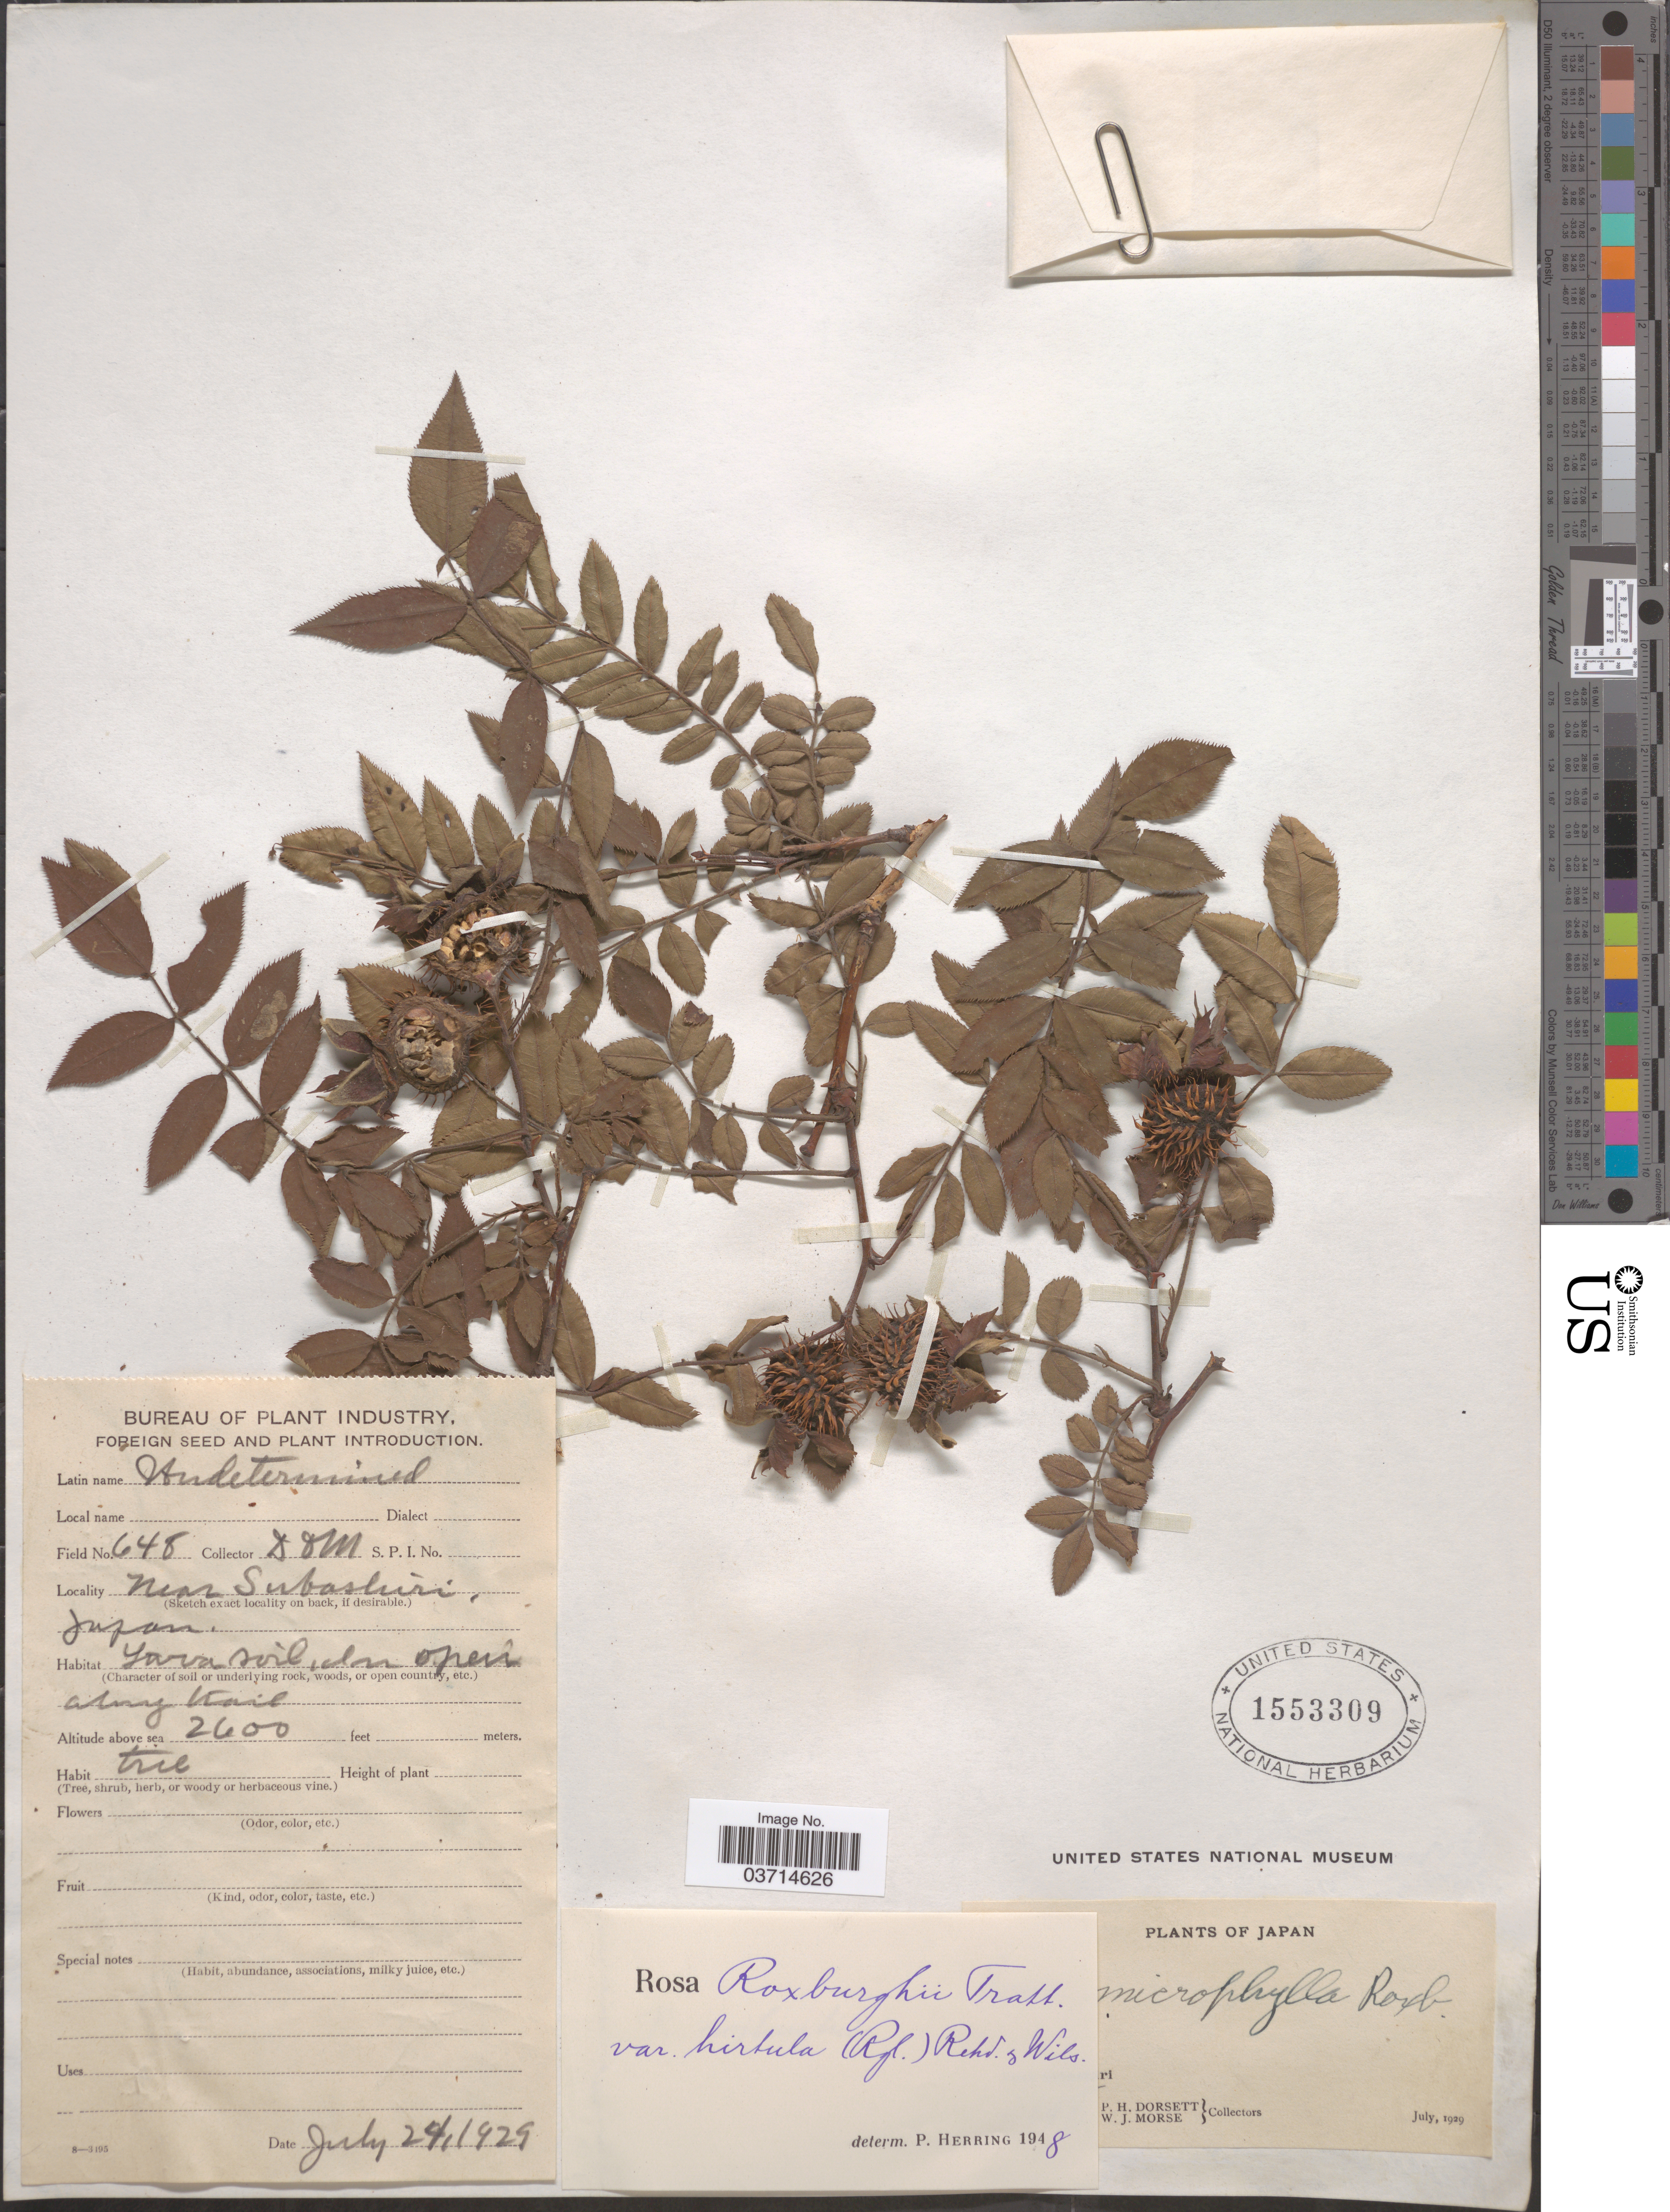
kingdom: Plantae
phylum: Tracheophyta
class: Magnoliopsida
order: Rosales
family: Rosaceae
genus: Rosa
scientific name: Rosa roxburghii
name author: Tratt.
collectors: P. H. Dorsett & W. J. Morse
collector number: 548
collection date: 1929-07-24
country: Japan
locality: Near Subashiri.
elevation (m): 792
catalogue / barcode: US 1553309